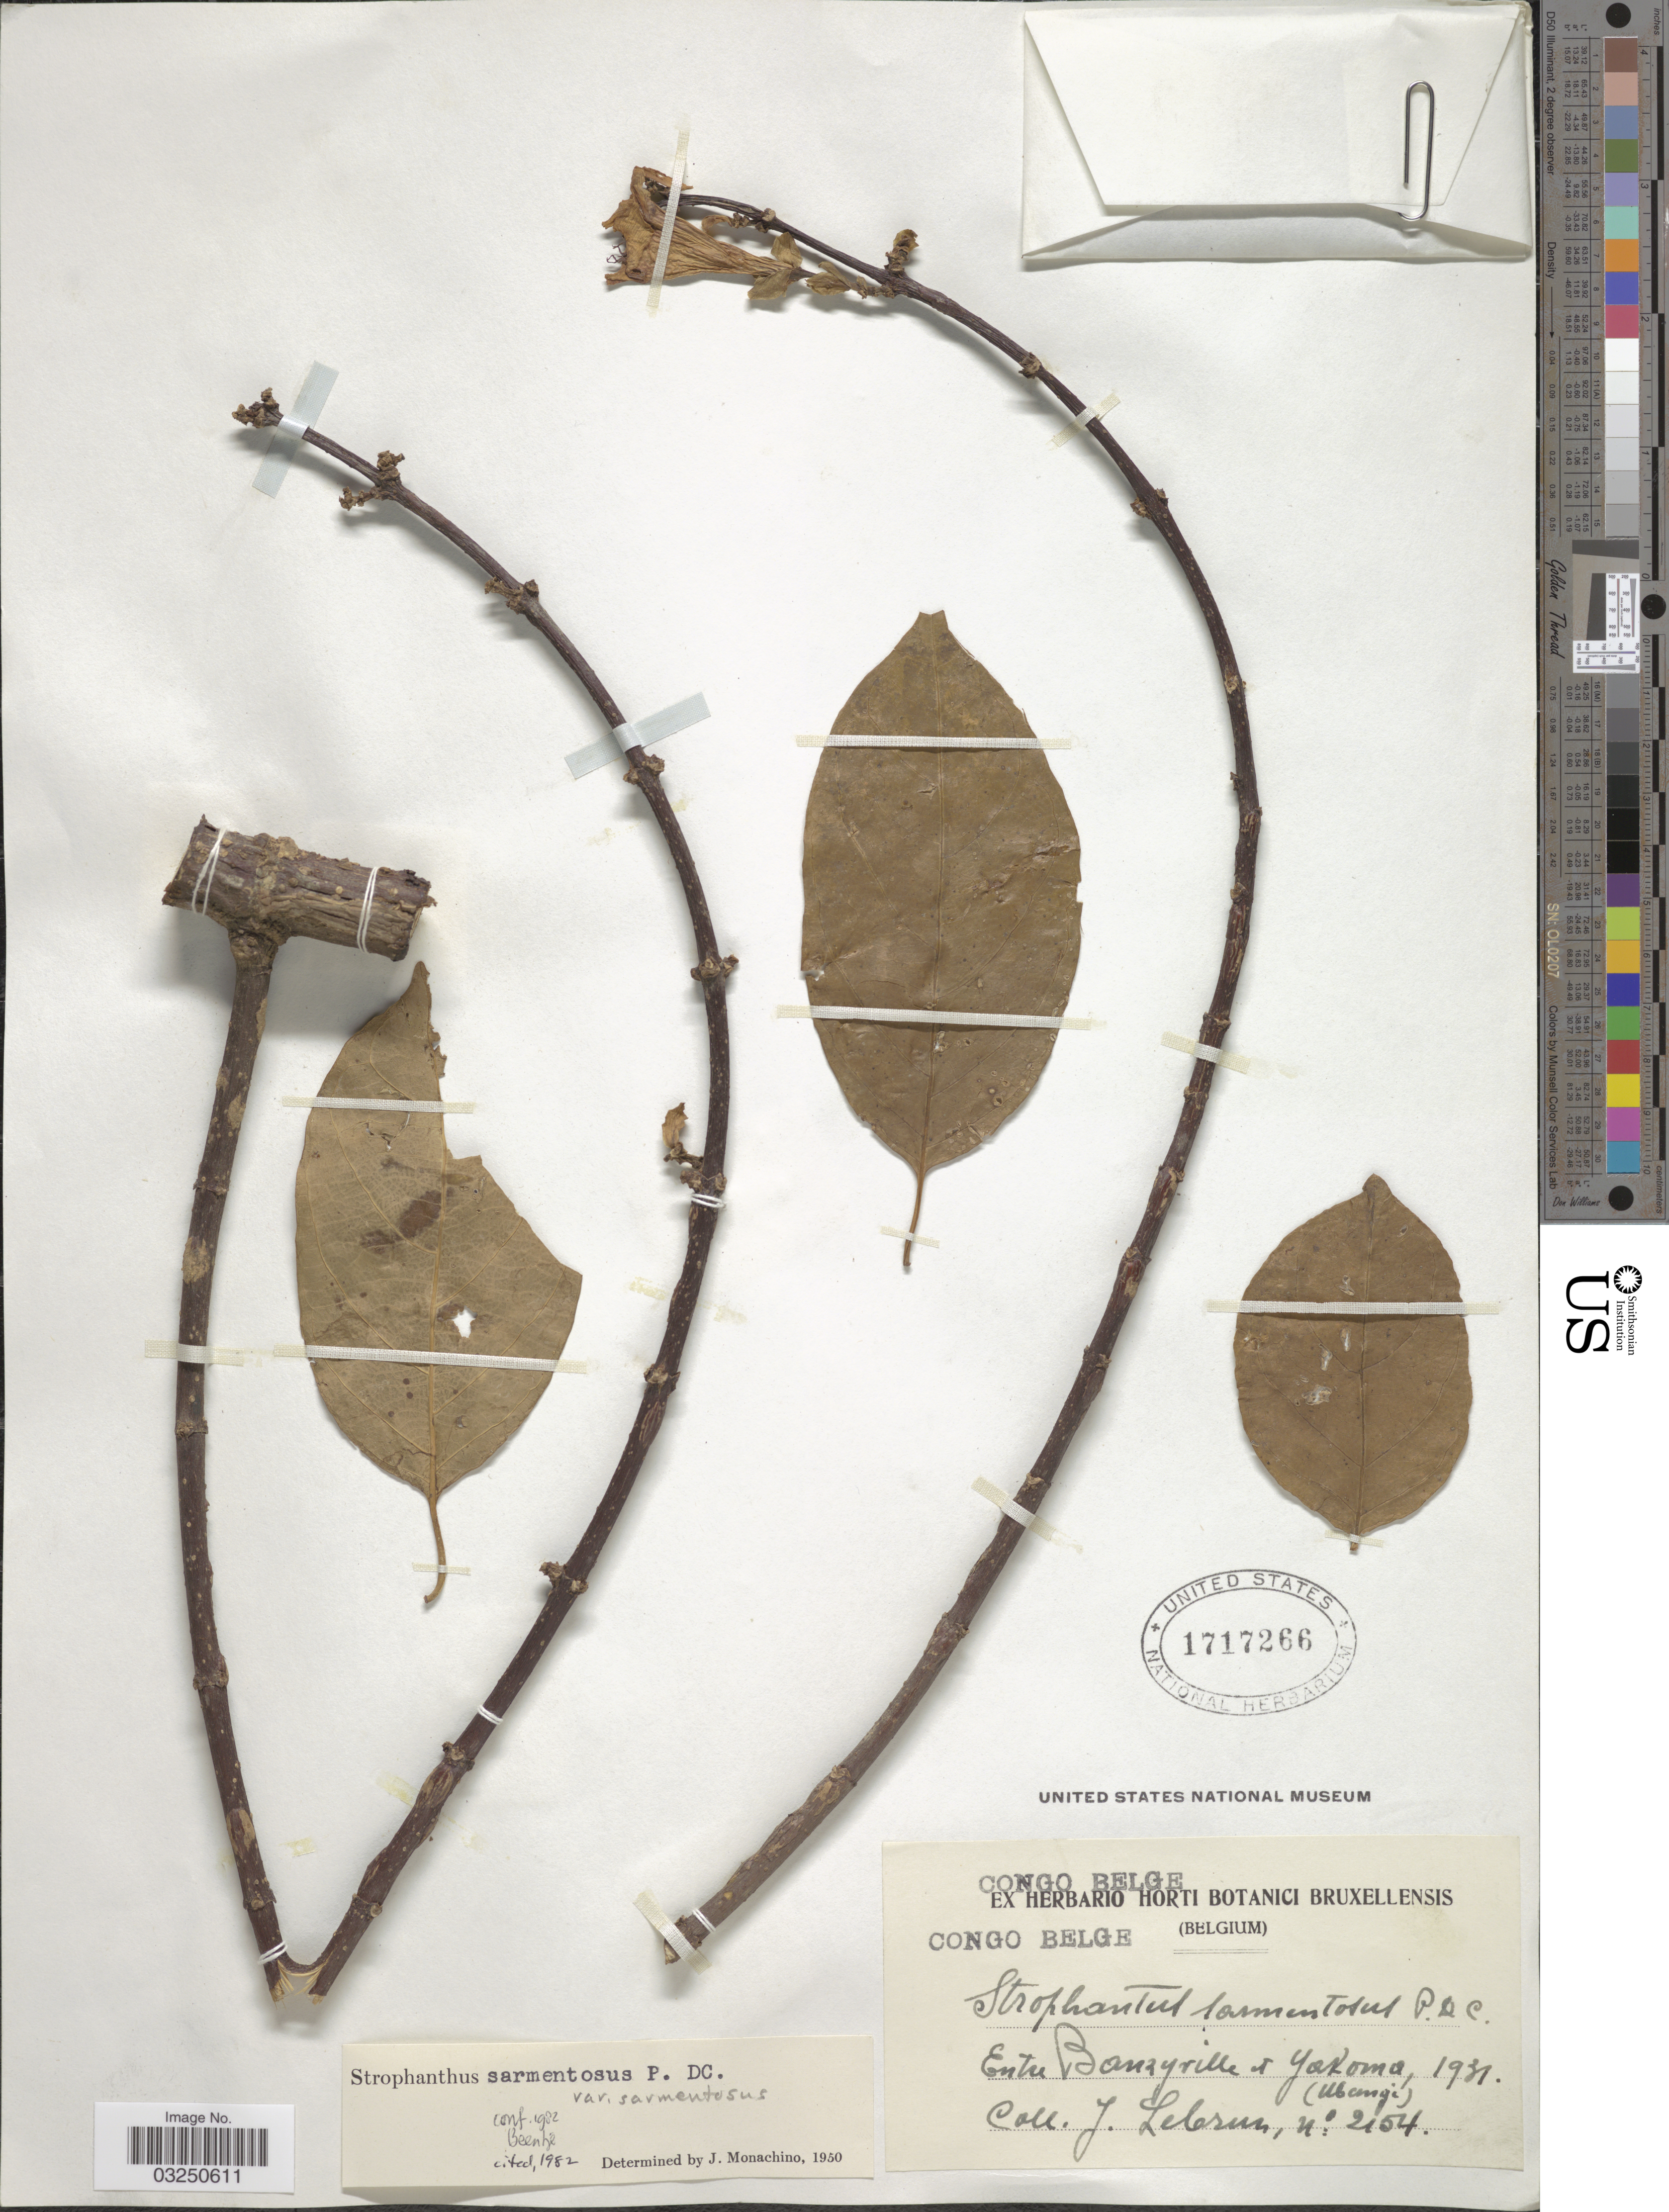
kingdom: Plantae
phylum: Tracheophyta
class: Magnoliopsida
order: Gentianales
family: Apocynaceae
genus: Strophanthus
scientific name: Strophanthus sarmentosus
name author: DC.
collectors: J. A. Lebrun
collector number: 2154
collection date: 1931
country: Congo, Democratic Republic of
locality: Congo Belge. Entre Banzyville et Yakoma (Ubangi).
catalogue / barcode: US 1717266